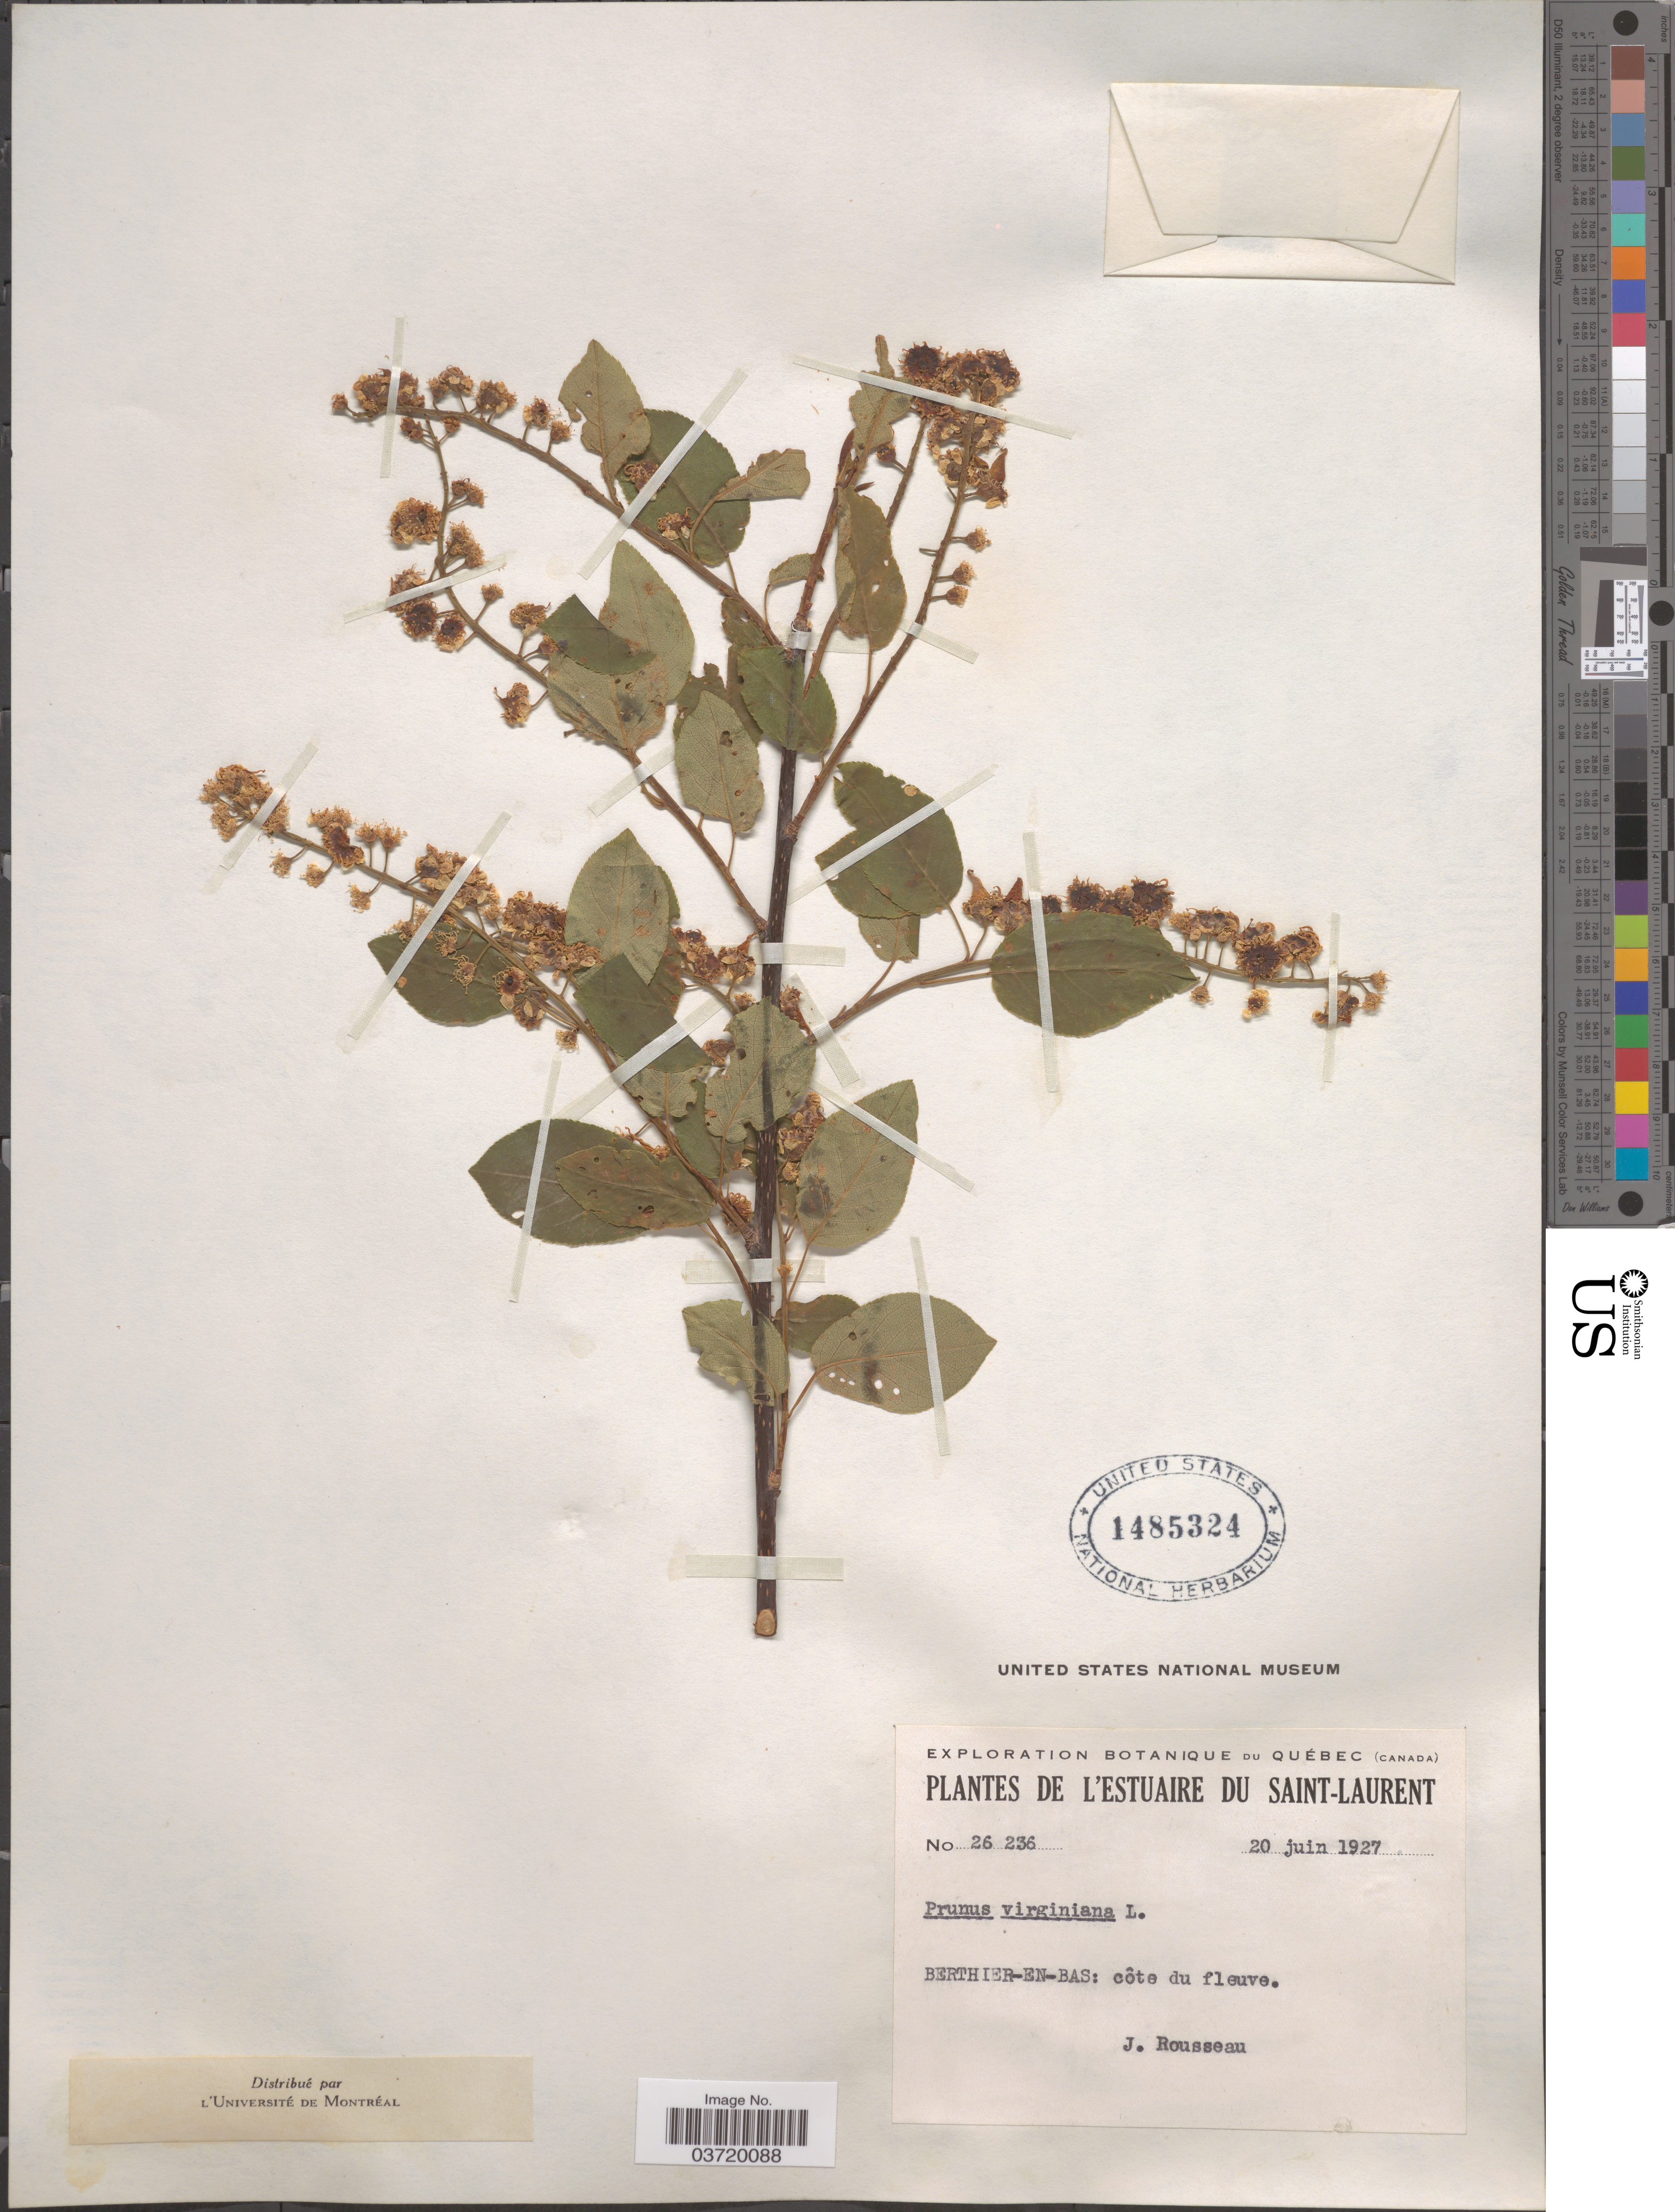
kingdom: Plantae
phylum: Tracheophyta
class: Magnoliopsida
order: Rosales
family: Rosaceae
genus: Prunus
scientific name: Prunus virginiana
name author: L.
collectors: J. Rousseau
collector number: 26236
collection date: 1927-06-20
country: Canada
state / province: Quebec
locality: L'Estuaire du Saint-Laurent. Berthier-En-Bas: côte du fleuve.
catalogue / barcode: US 1485324